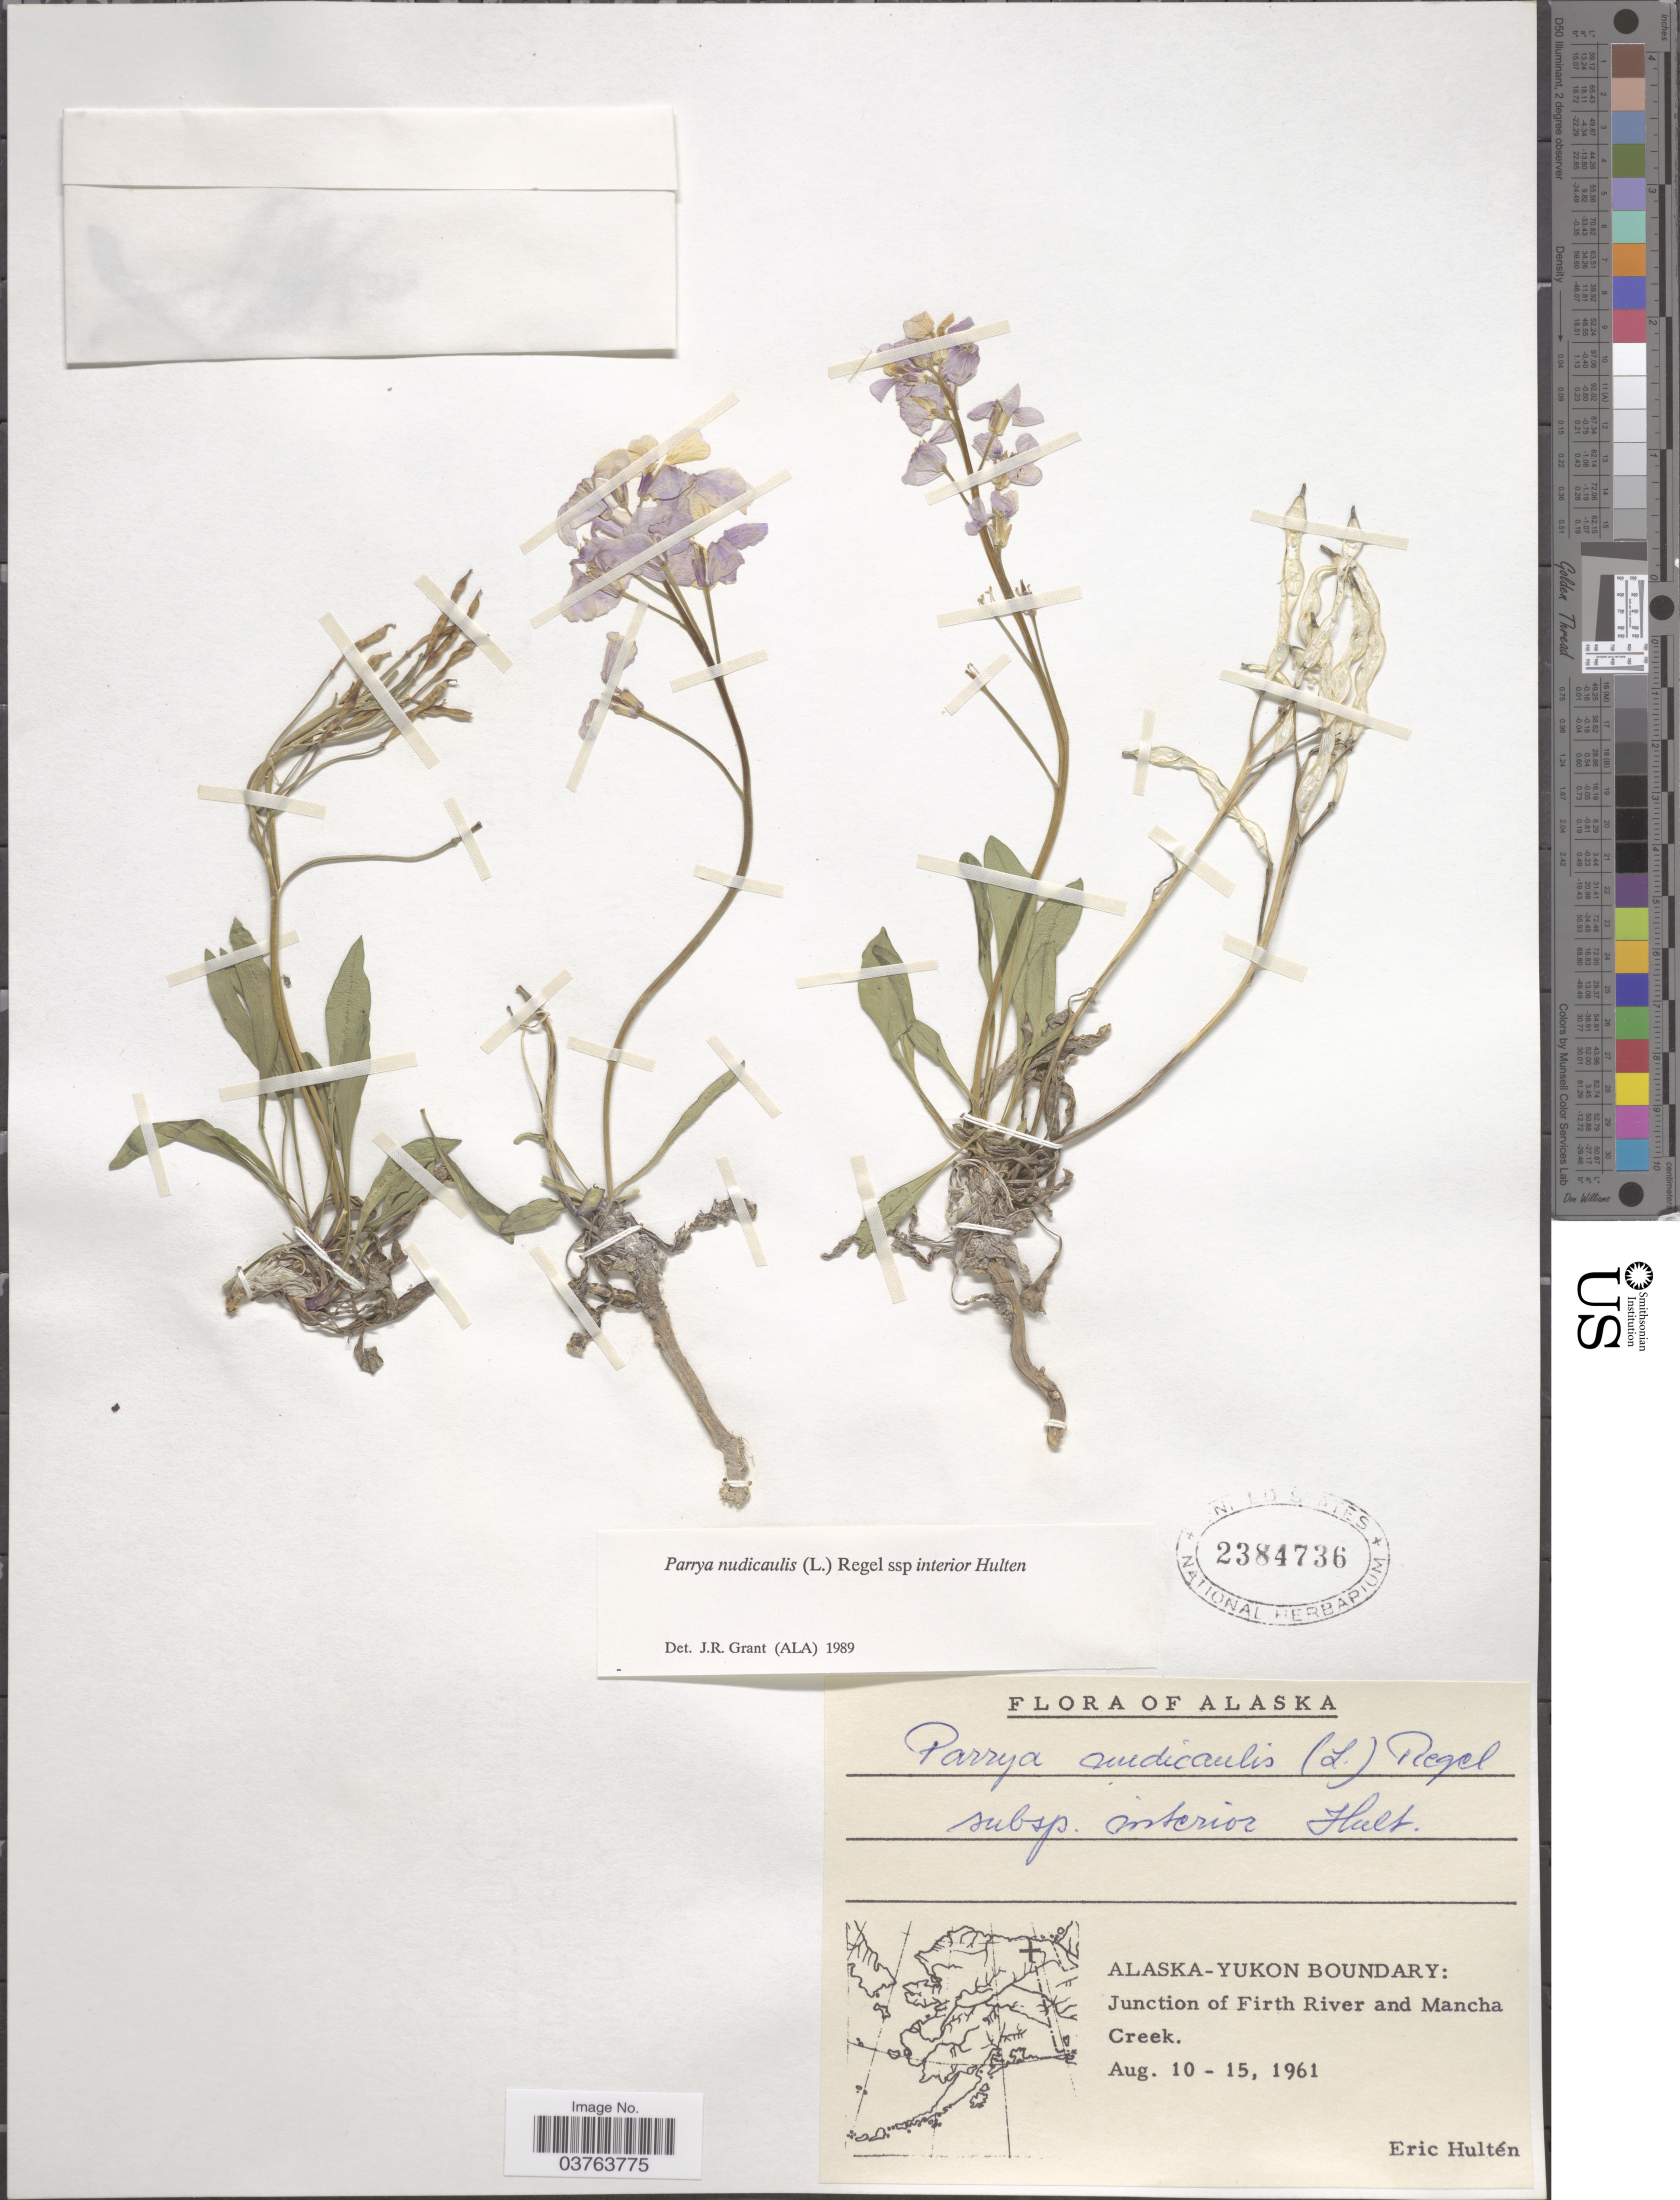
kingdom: Plantae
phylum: Tracheophyta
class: Magnoliopsida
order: Brassicales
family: Brassicaceae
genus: Parrya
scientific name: Parrya nudicaulis subsp. interior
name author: Hultén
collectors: E. G. Hultén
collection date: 1961-08-10/1961-08-15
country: United States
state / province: Alaska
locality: Alaska-Yukon boundary: Junction of Firth River and Mancha Creek.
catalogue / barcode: US 2384736